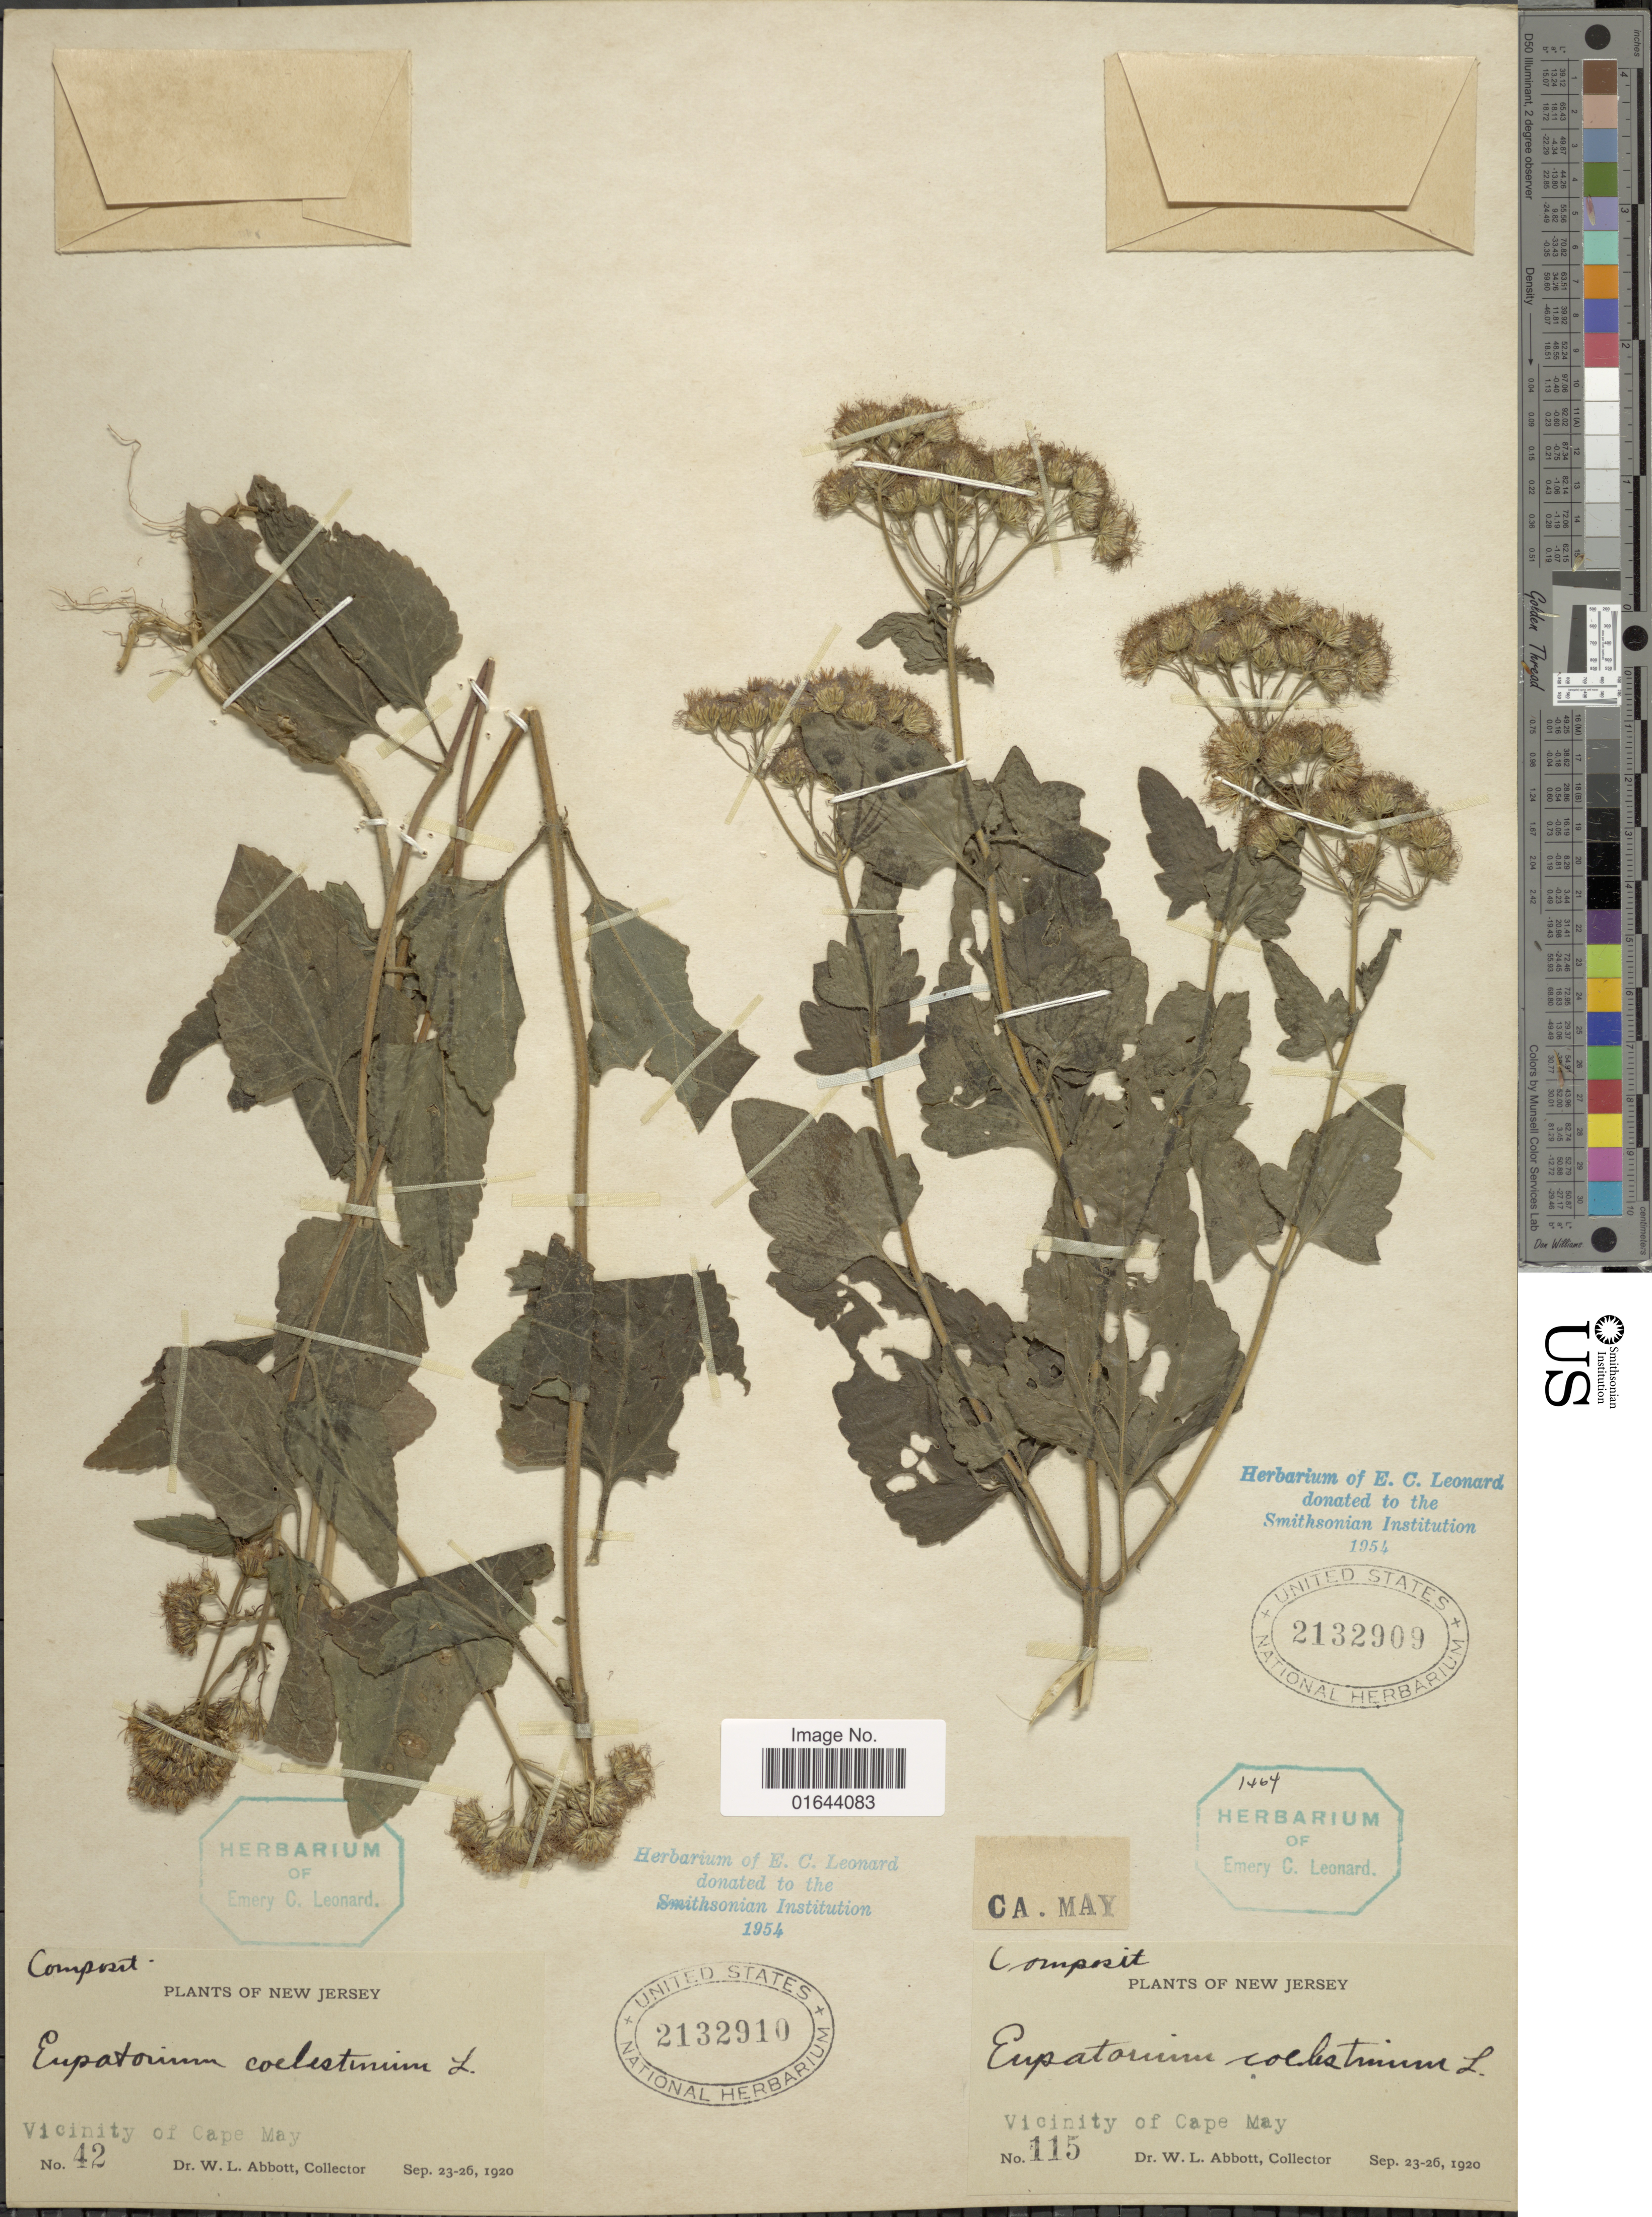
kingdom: Plantae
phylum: Tracheophyta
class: Magnoliopsida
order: Asterales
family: Asteraceae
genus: Conoclinium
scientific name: Conoclinium coelestinum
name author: (L.) DC.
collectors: W. L. Abbott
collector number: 115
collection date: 1920-09-23/1920-09-26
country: United States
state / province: New Jersey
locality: Vicinity of Cape May.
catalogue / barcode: US 2132909-2